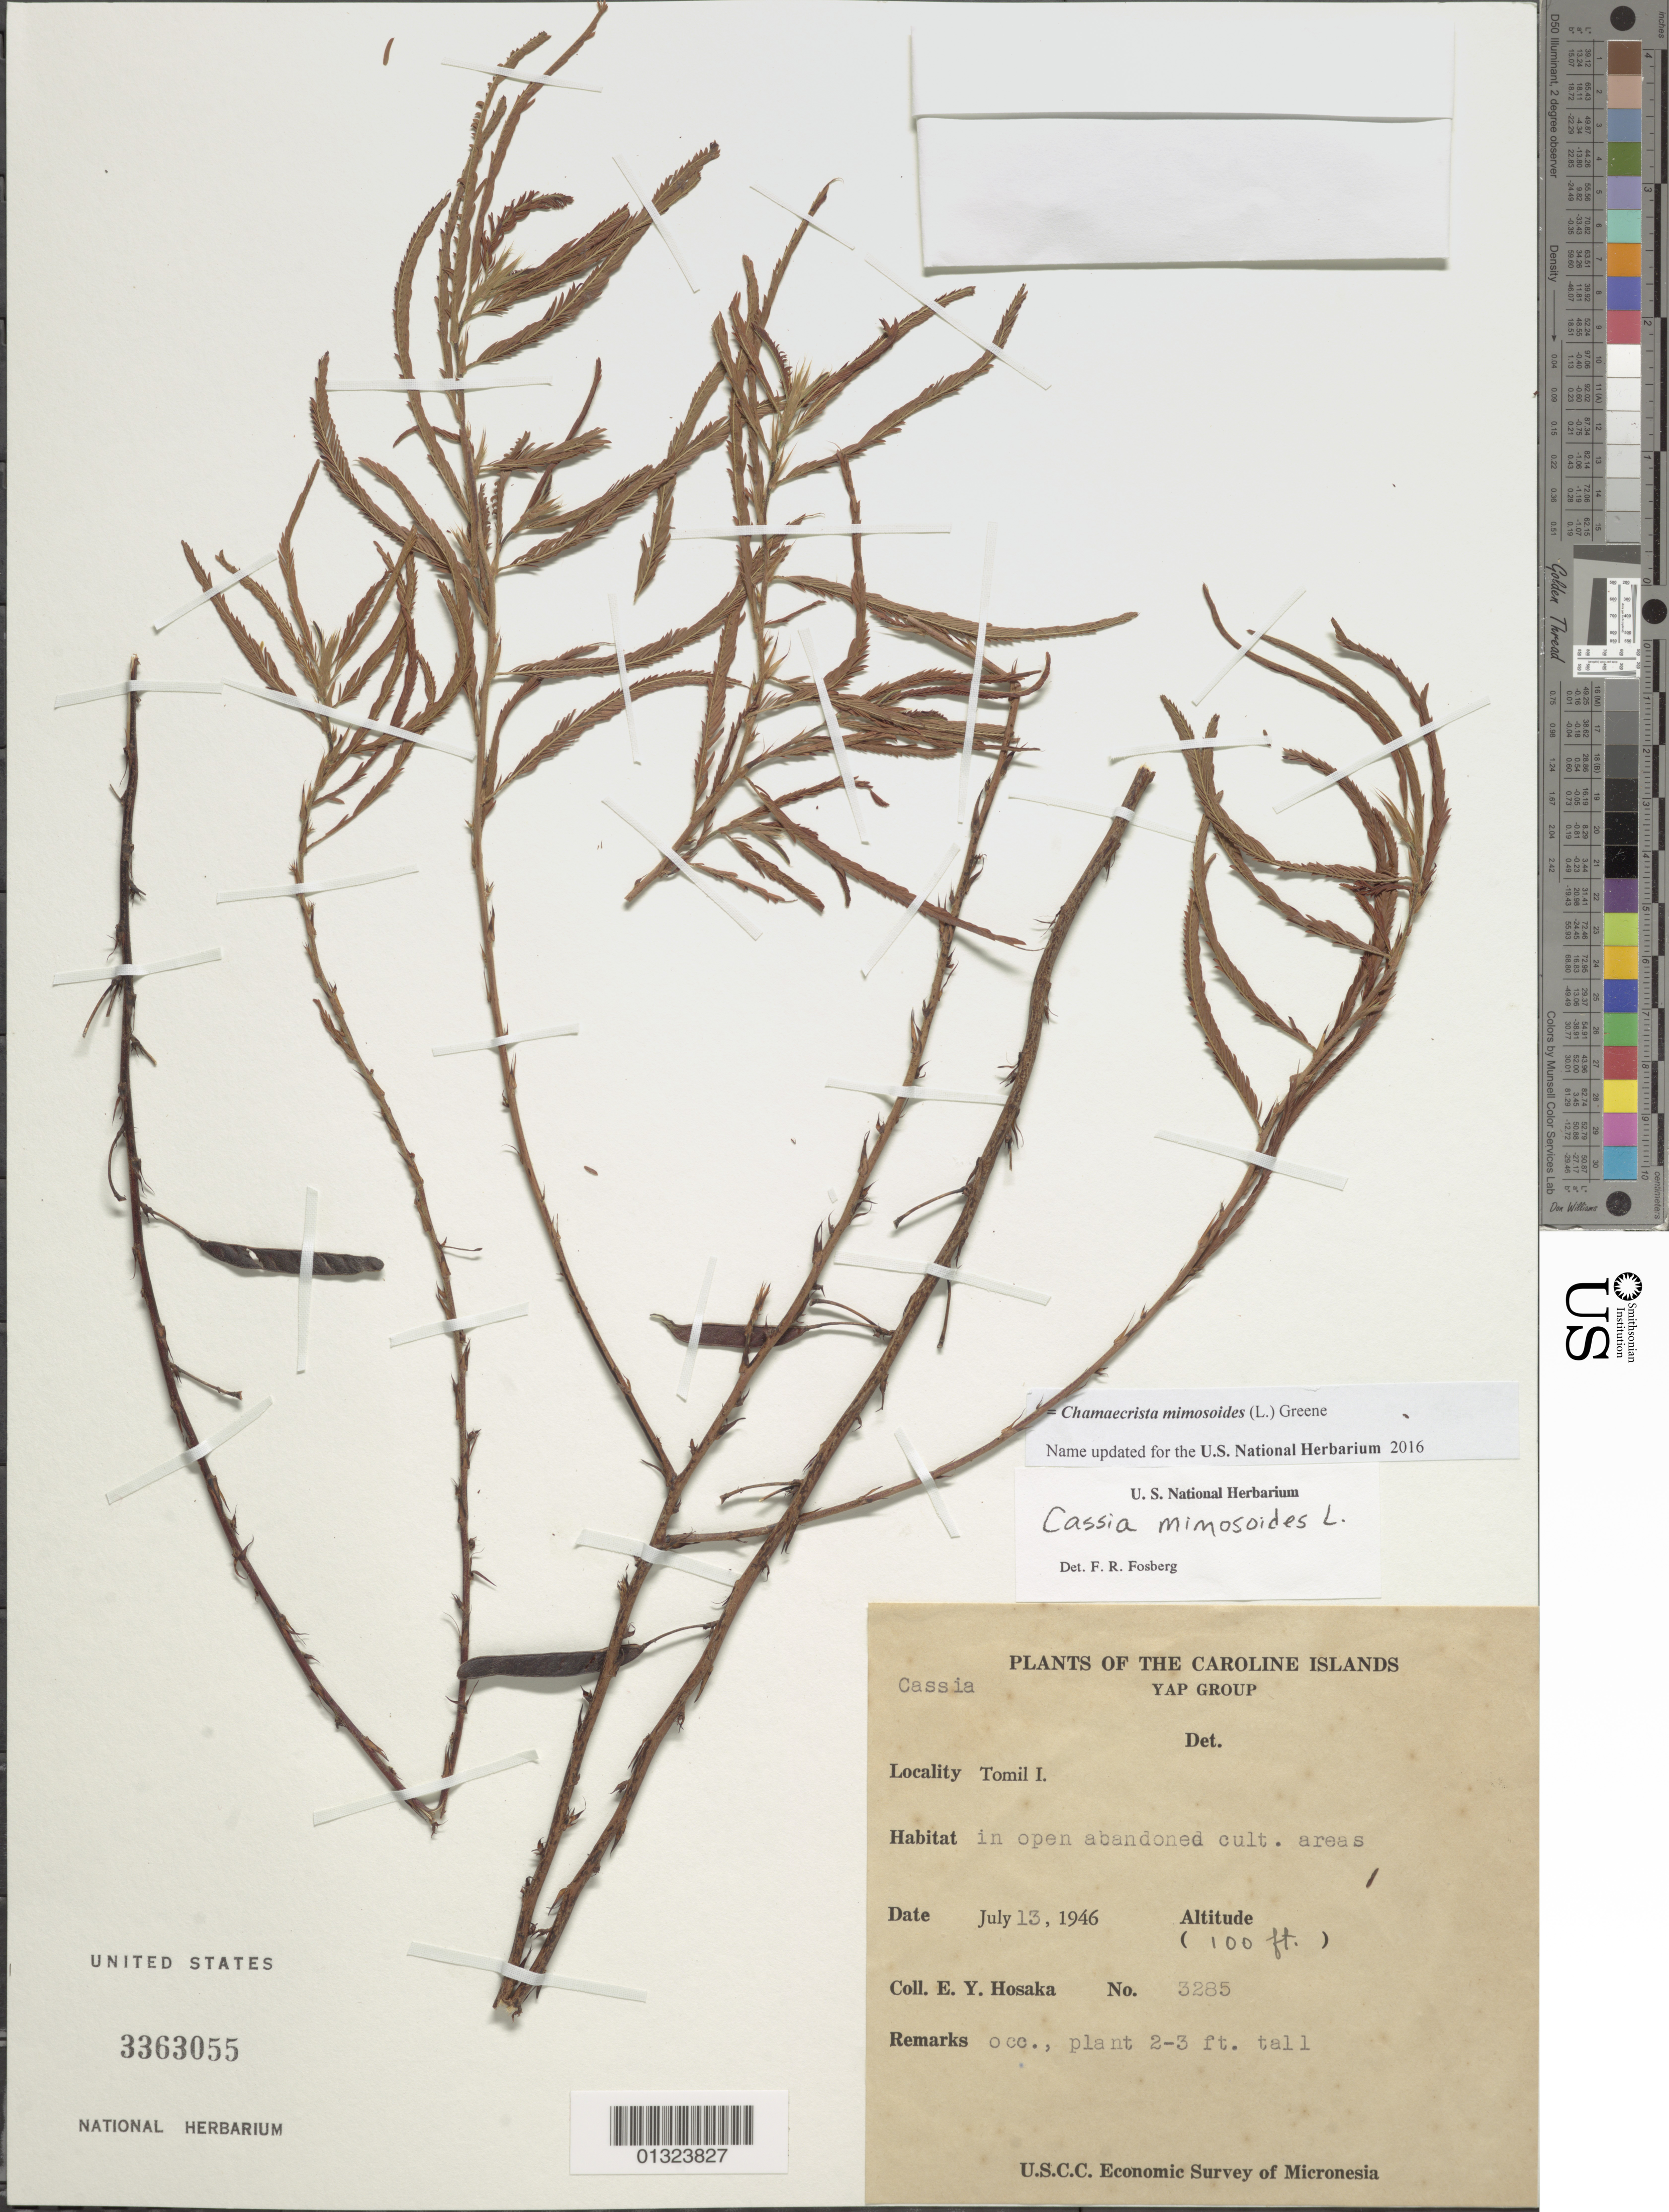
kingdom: Plantae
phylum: Tracheophyta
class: Magnoliopsida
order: Fabales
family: Fabaceae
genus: Chamaecrista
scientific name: Chamaecrista mimosoides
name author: (L.) Greene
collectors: E. Y. Hosaka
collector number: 3285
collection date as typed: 13 Jul 1946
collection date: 1946-07-13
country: Micronesia, Federated States of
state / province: Yap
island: Gagil-Tamil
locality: Tomil Island.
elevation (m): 30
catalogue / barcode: US 3363055